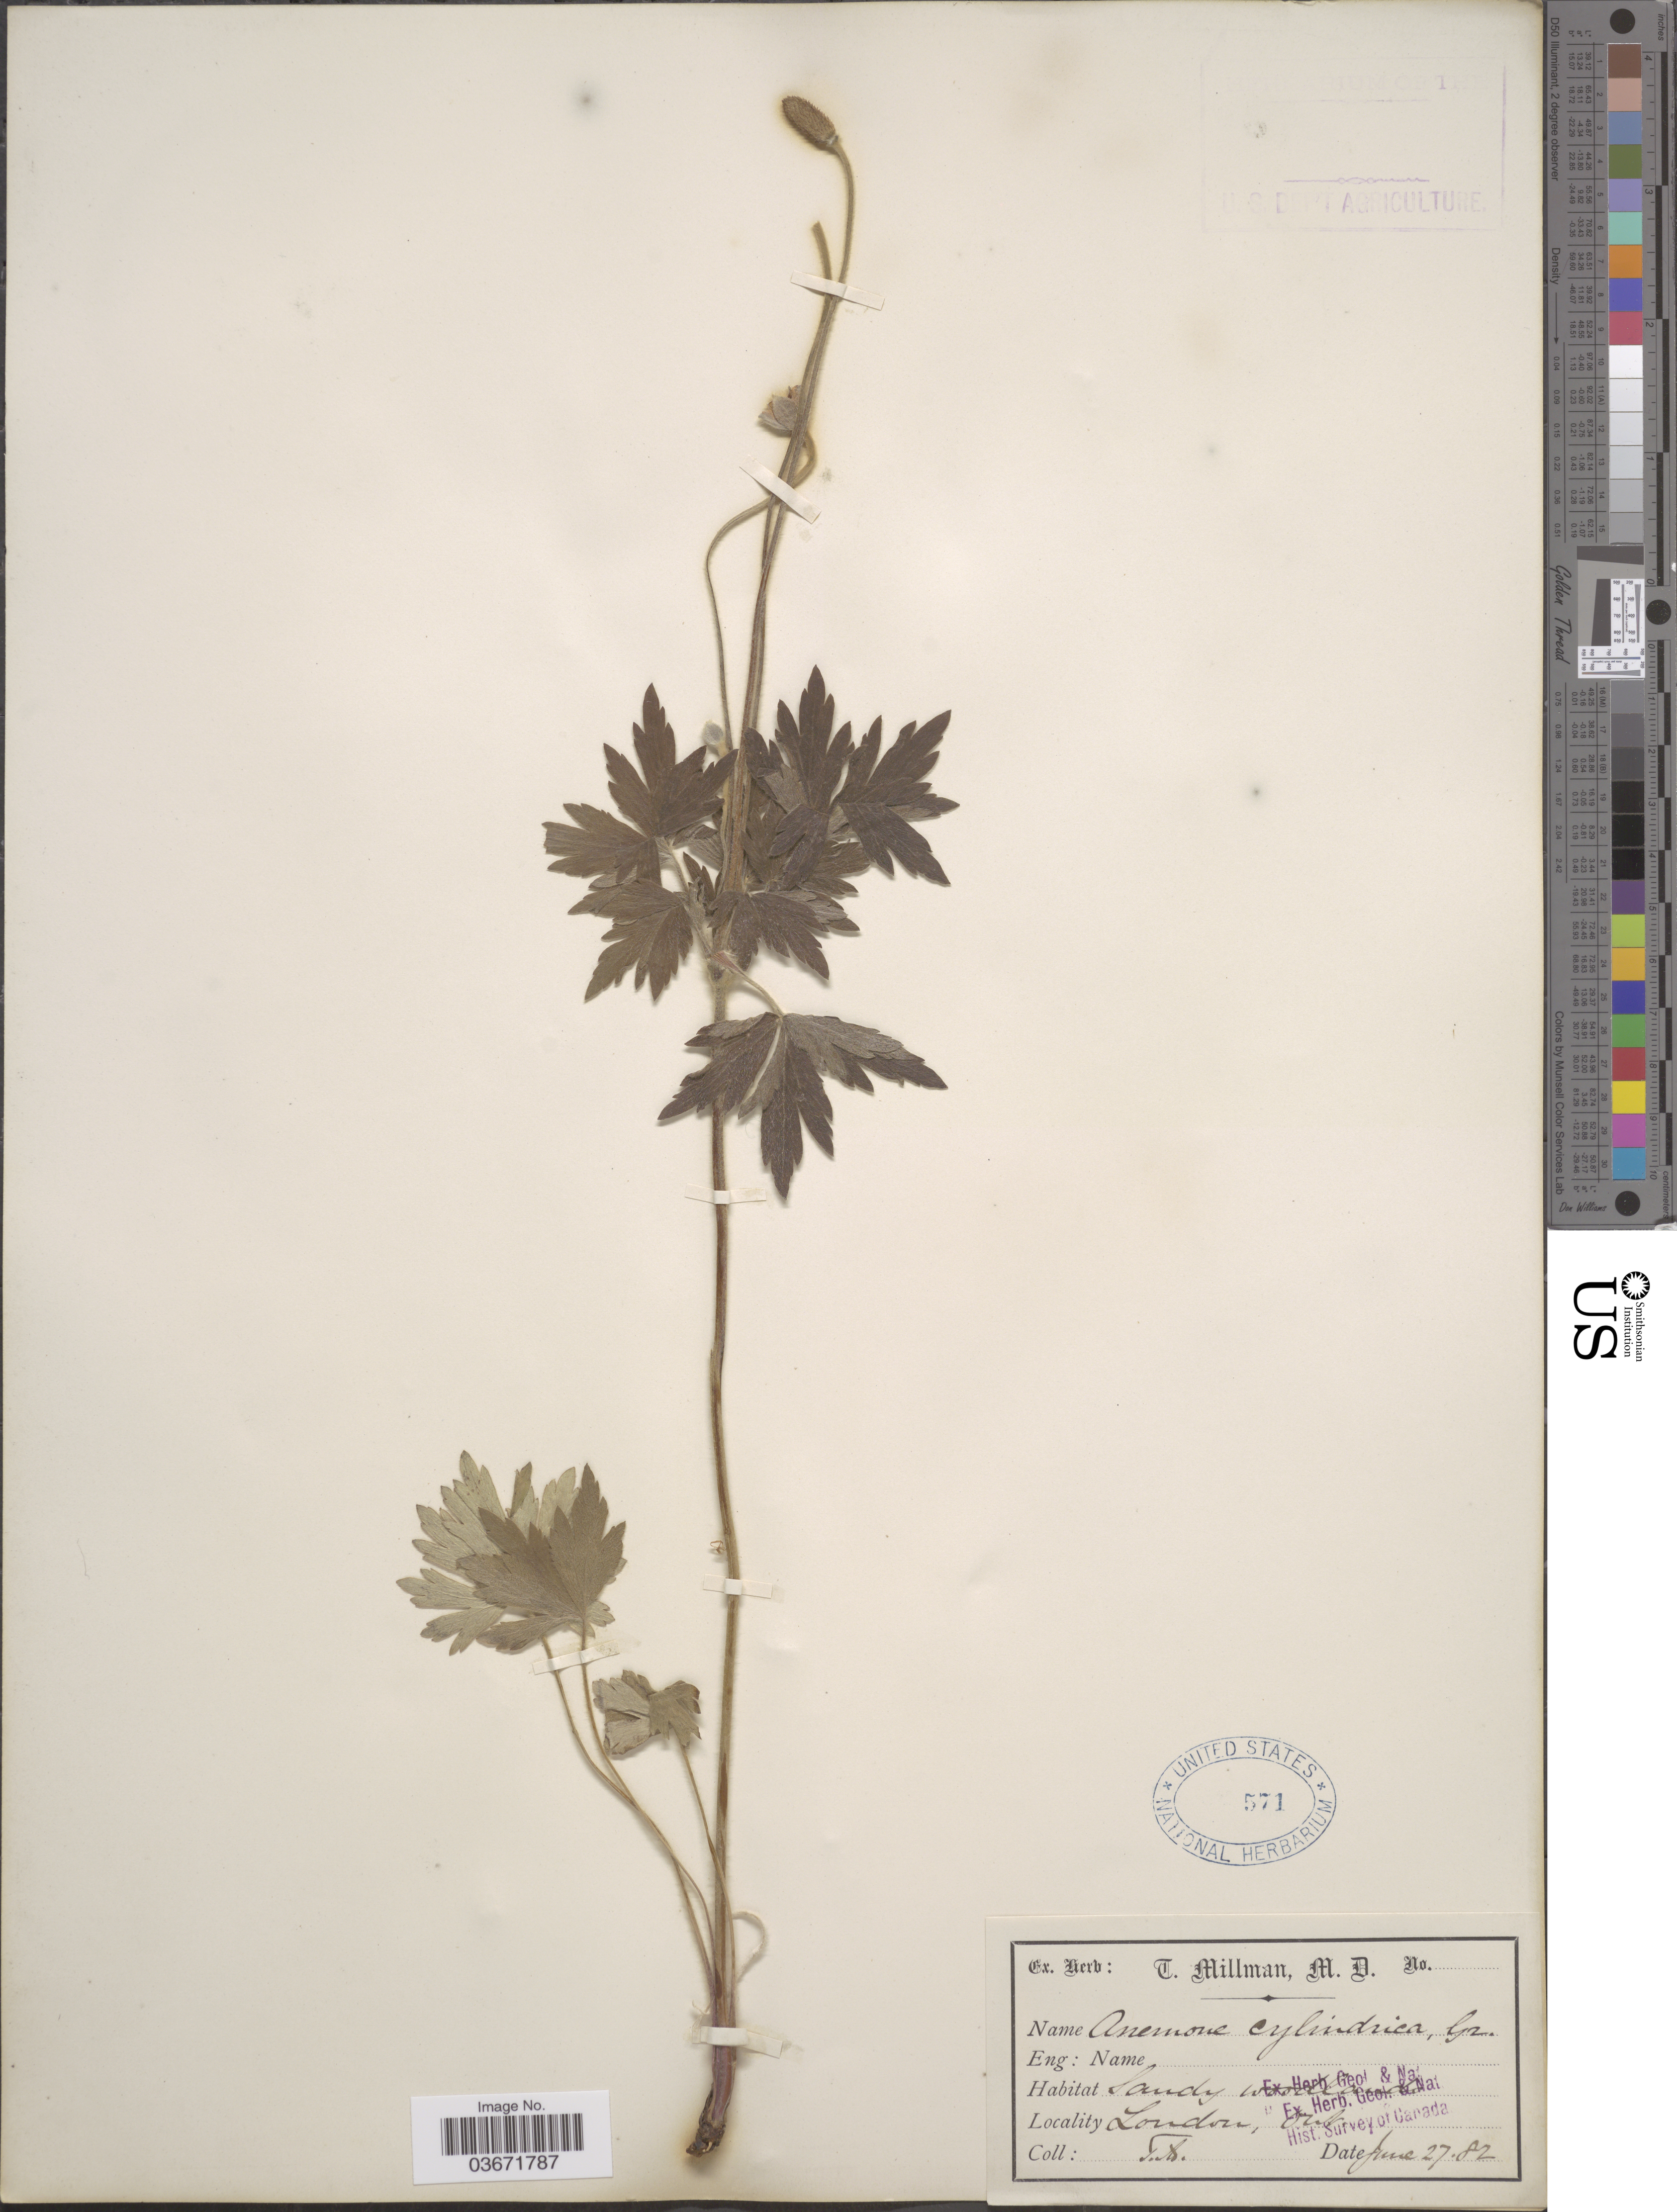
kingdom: Plantae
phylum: Tracheophyta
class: Magnoliopsida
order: Ranunculales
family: Ranunculaceae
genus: Anemone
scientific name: Anemone cylindrica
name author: A. Gray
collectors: T. Millman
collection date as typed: Transcribed d/m/y: 27/6/82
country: Canada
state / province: Ontario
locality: London.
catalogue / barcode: US 571